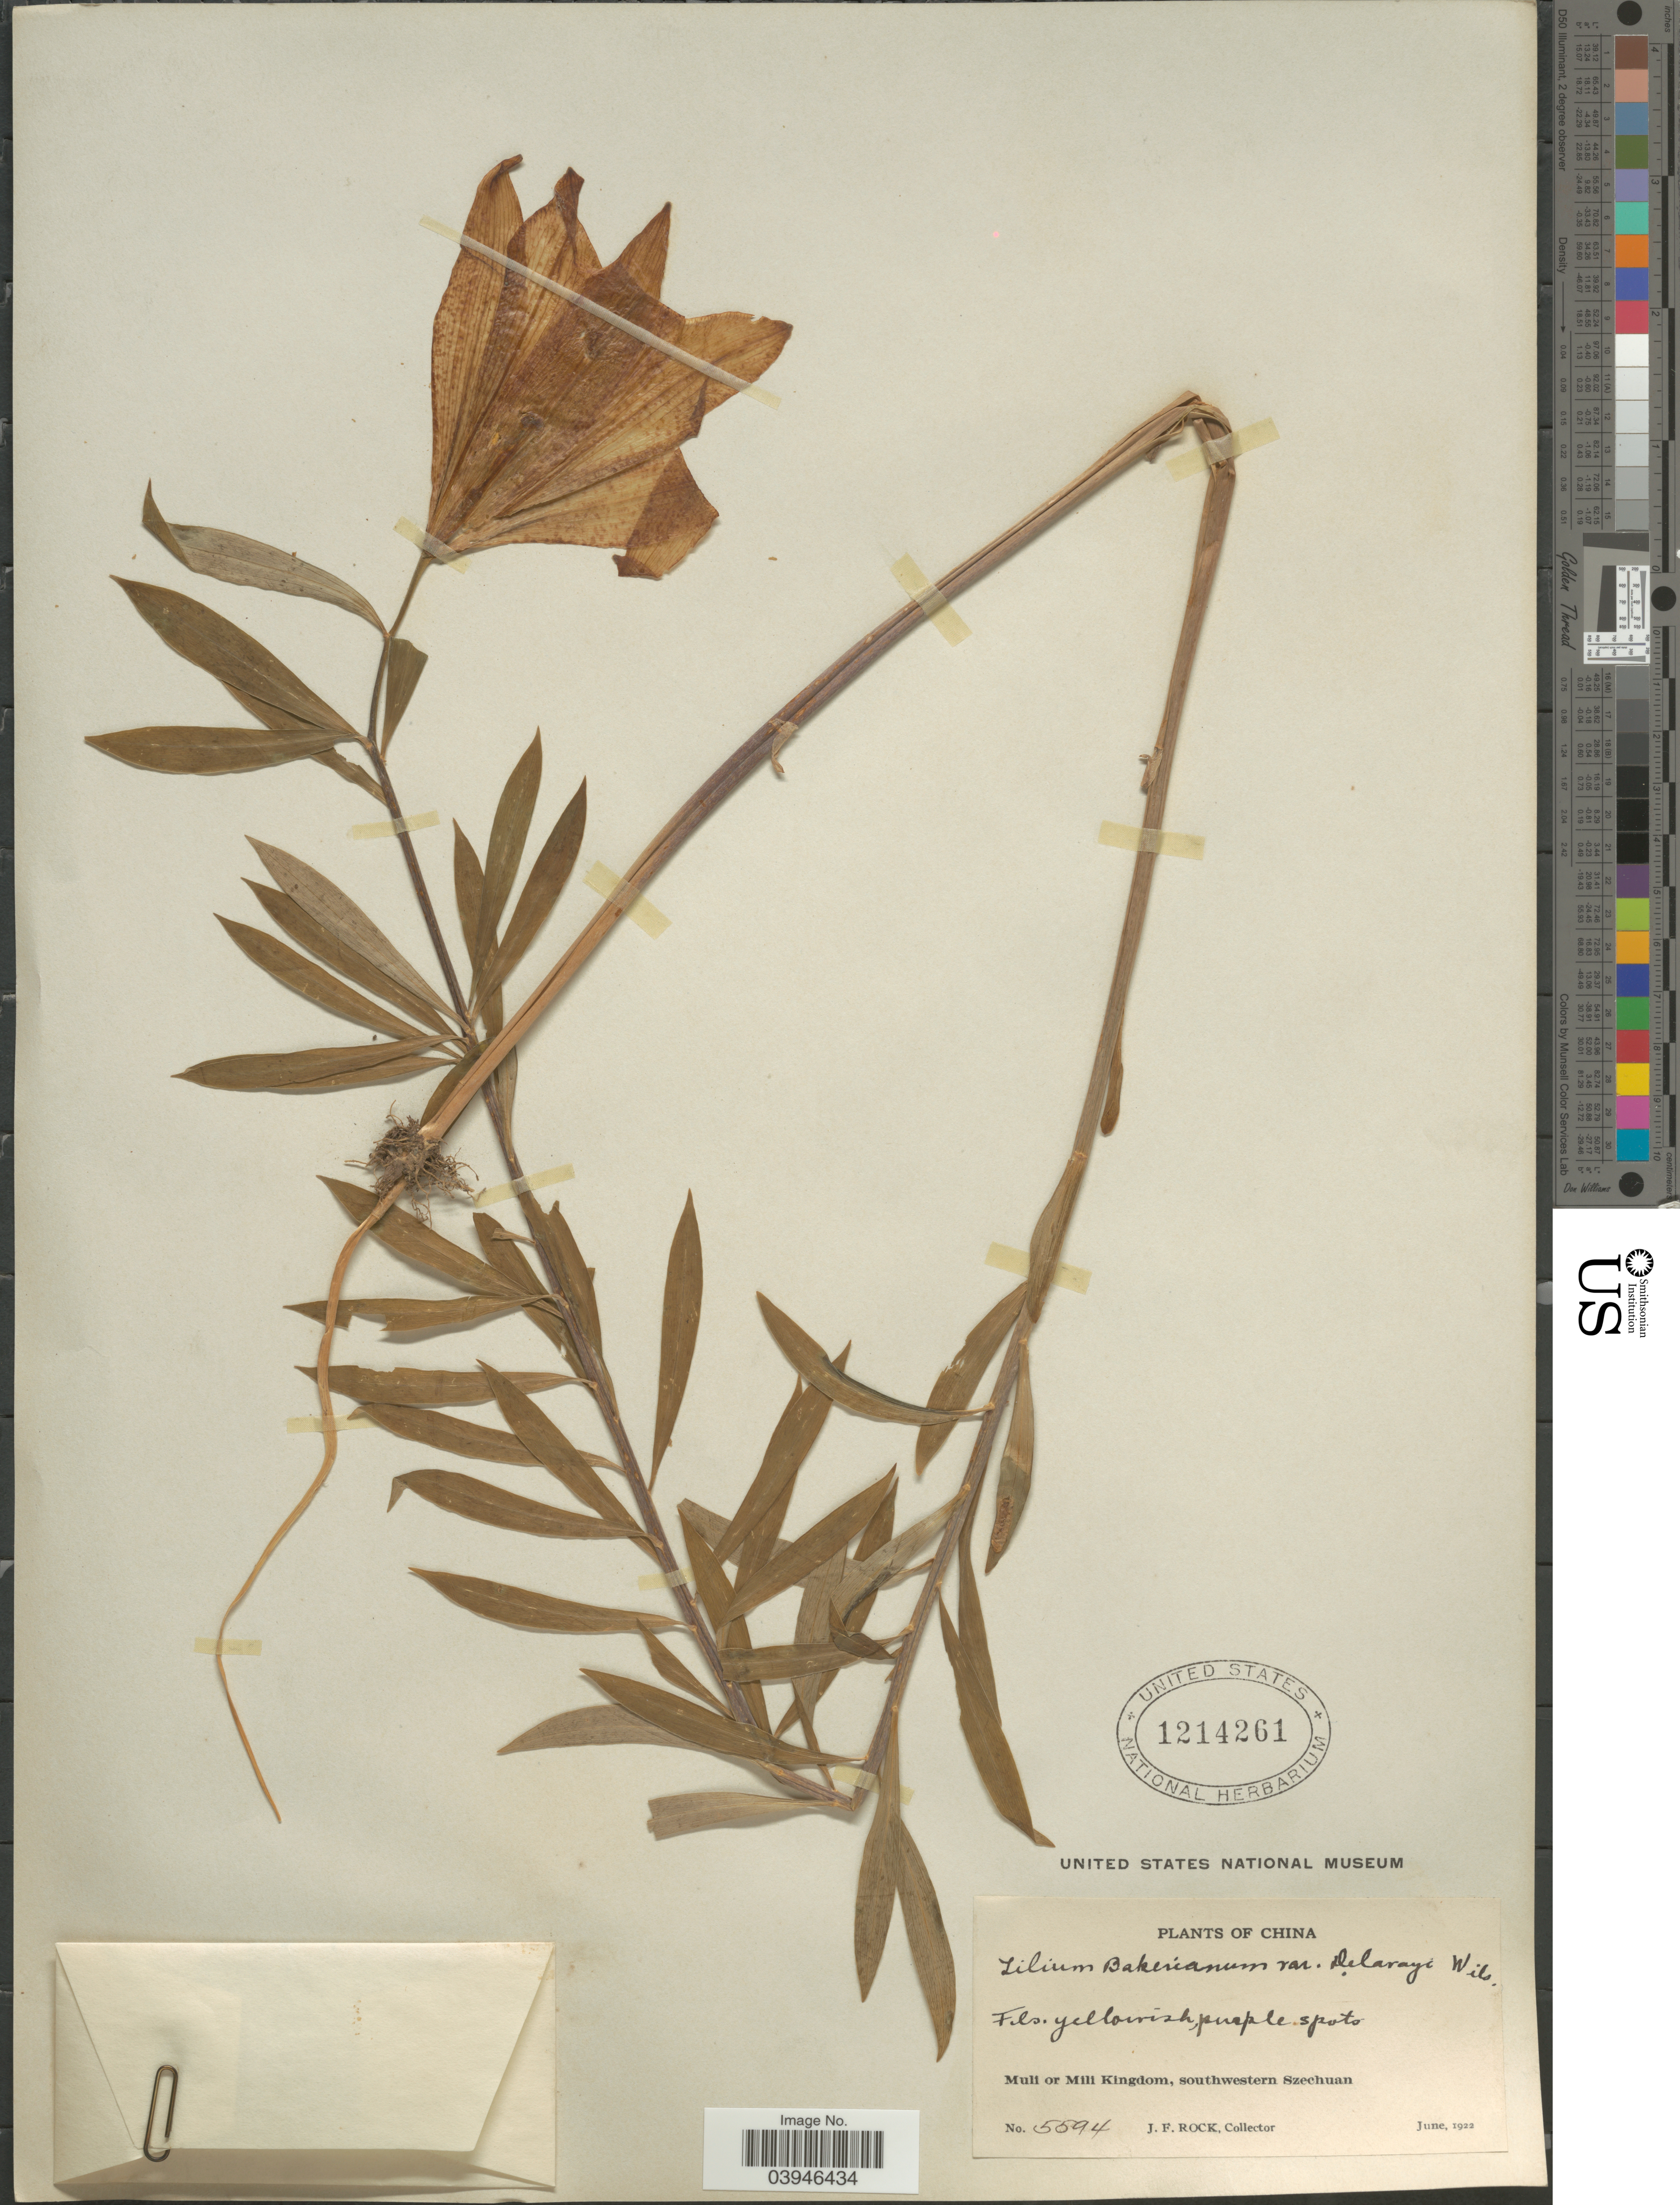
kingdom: Plantae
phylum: Tracheophyta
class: Liliopsida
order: Liliales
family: Liliaceae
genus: Lilium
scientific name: Lilium bakerianum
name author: Collett & Hemsl.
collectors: J. Rock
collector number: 5594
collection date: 1922-06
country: China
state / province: Sichuan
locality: Muli or Mili Kingdom, southwestern Szechuan.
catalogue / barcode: US 1214261